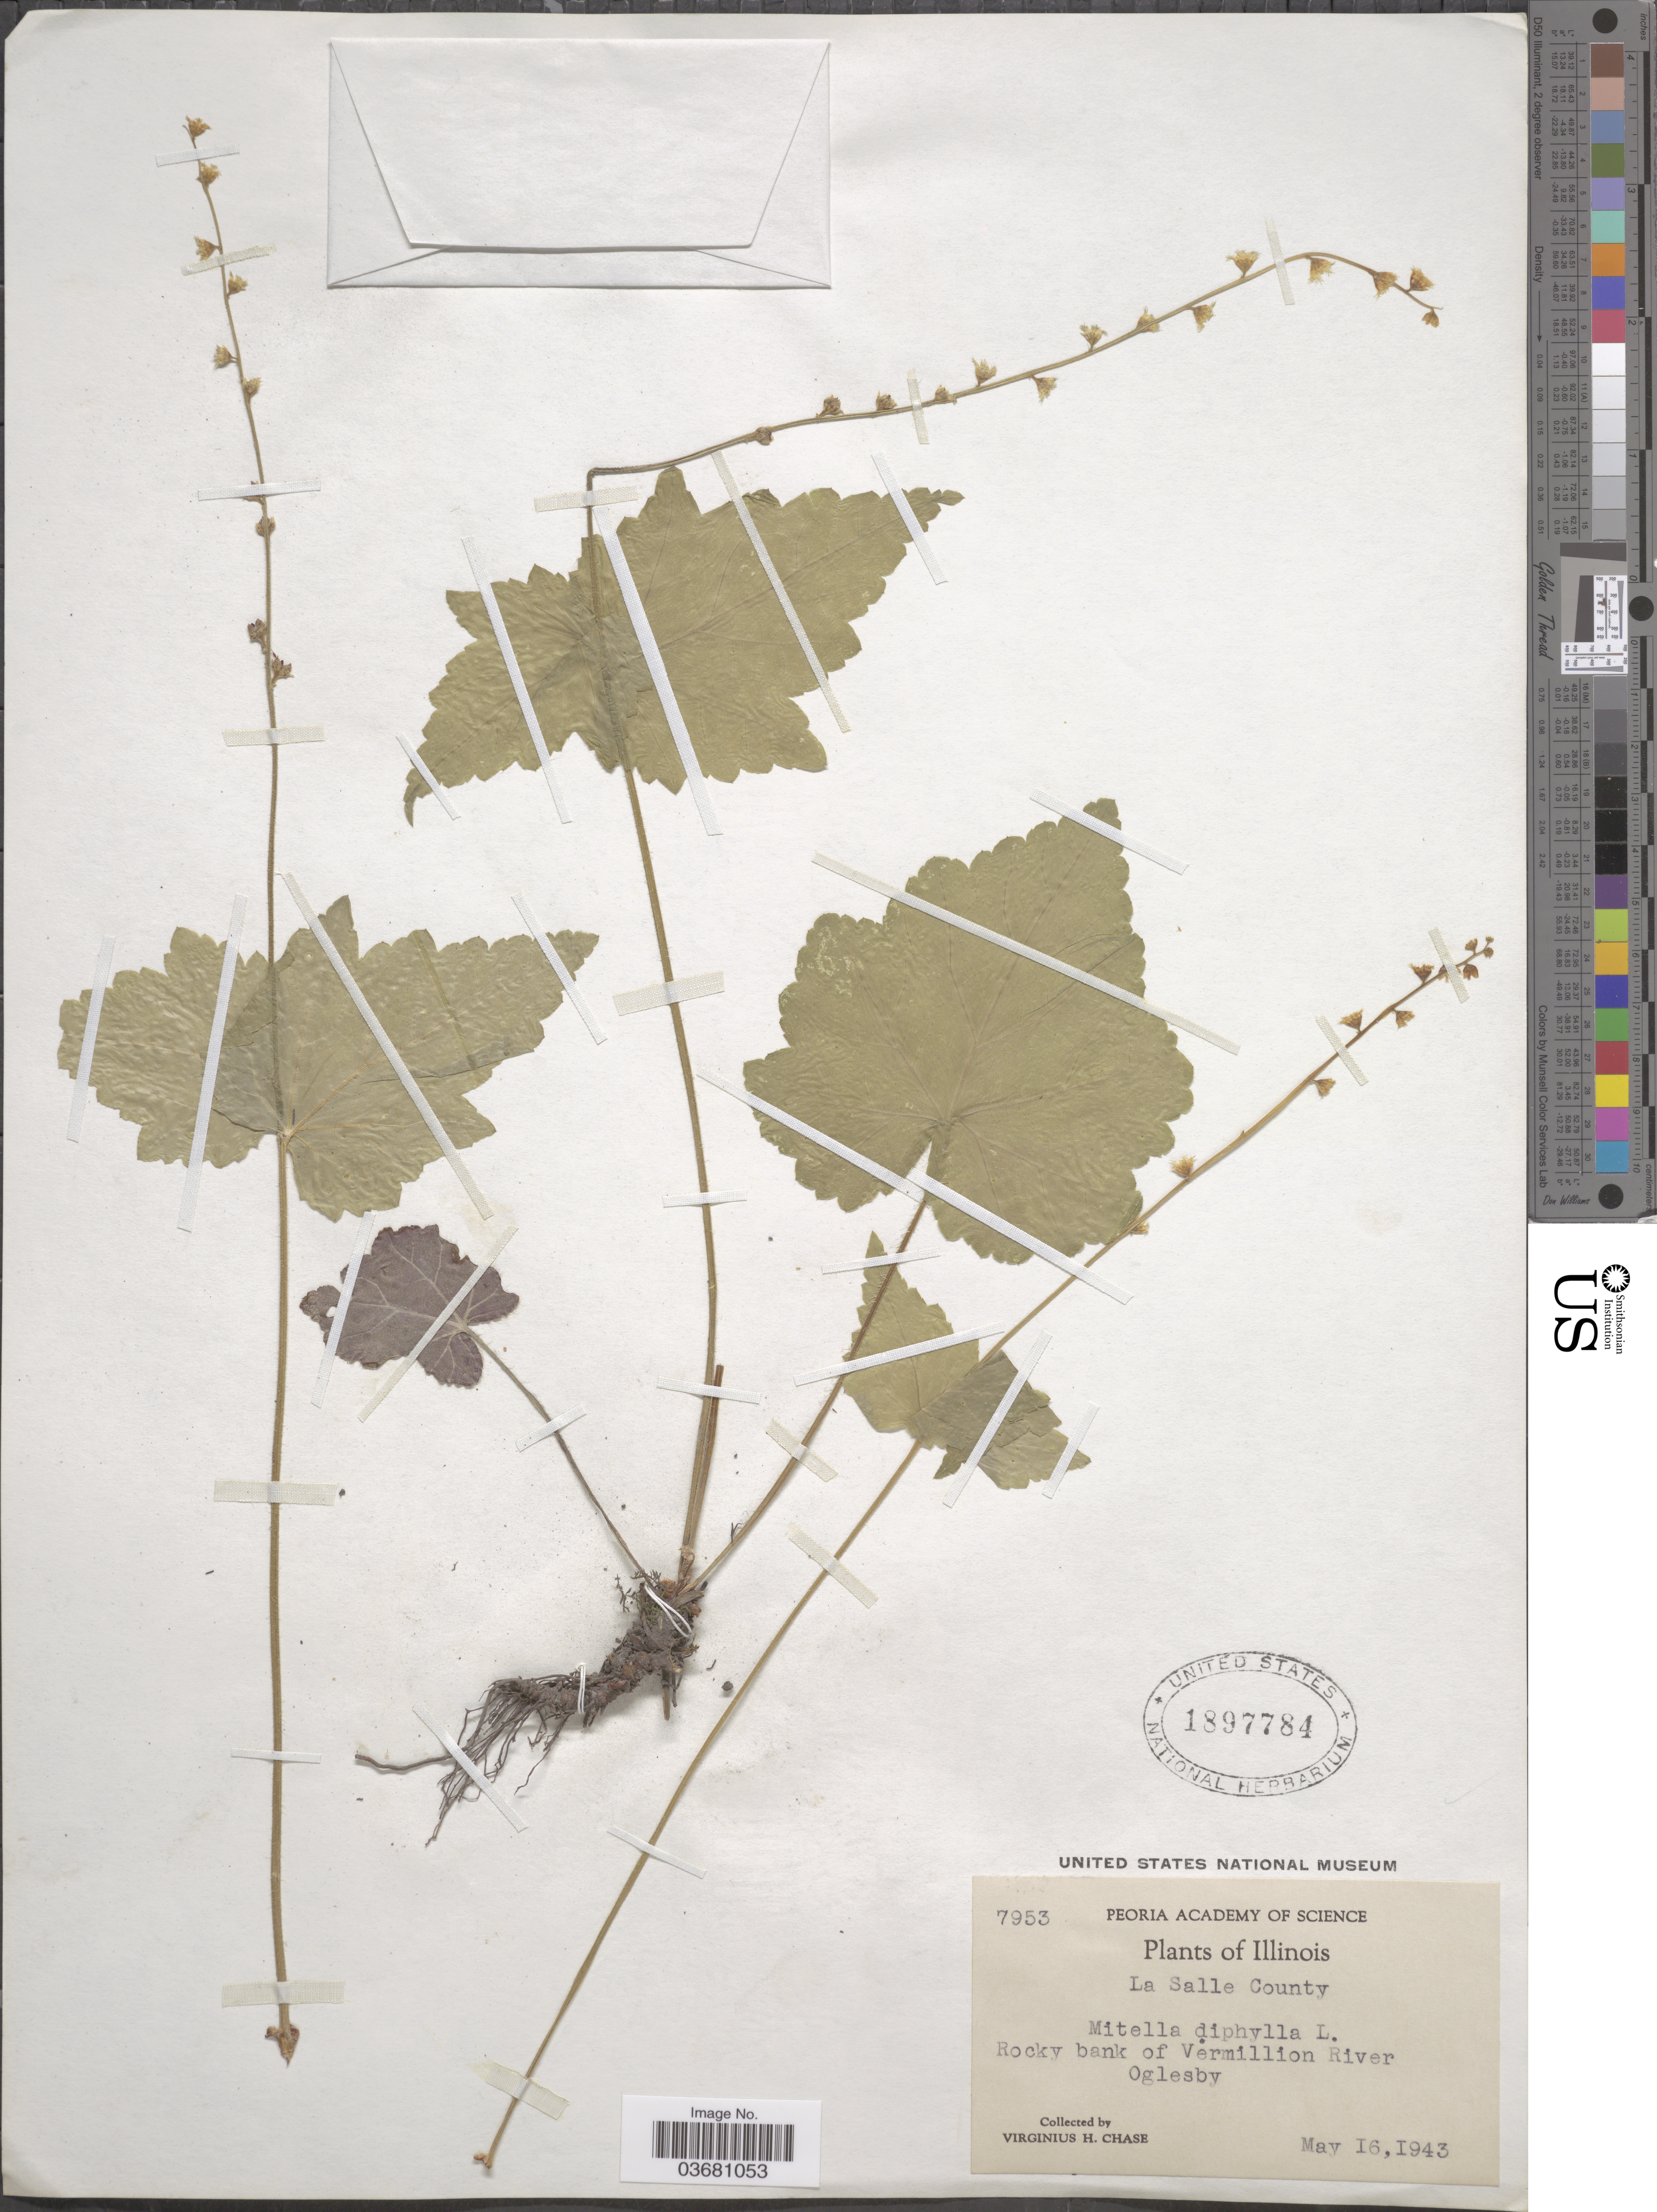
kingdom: Plantae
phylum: Tracheophyta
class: Magnoliopsida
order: Saxifragales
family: Saxifragaceae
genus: Mitella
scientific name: Mitella diphylla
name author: L.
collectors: V. H. Chase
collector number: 7953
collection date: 1943-05-16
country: United States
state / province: Illinois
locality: La Salle County. Rocky bank of Vermillion River. Oglesby.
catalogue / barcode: US 1897784